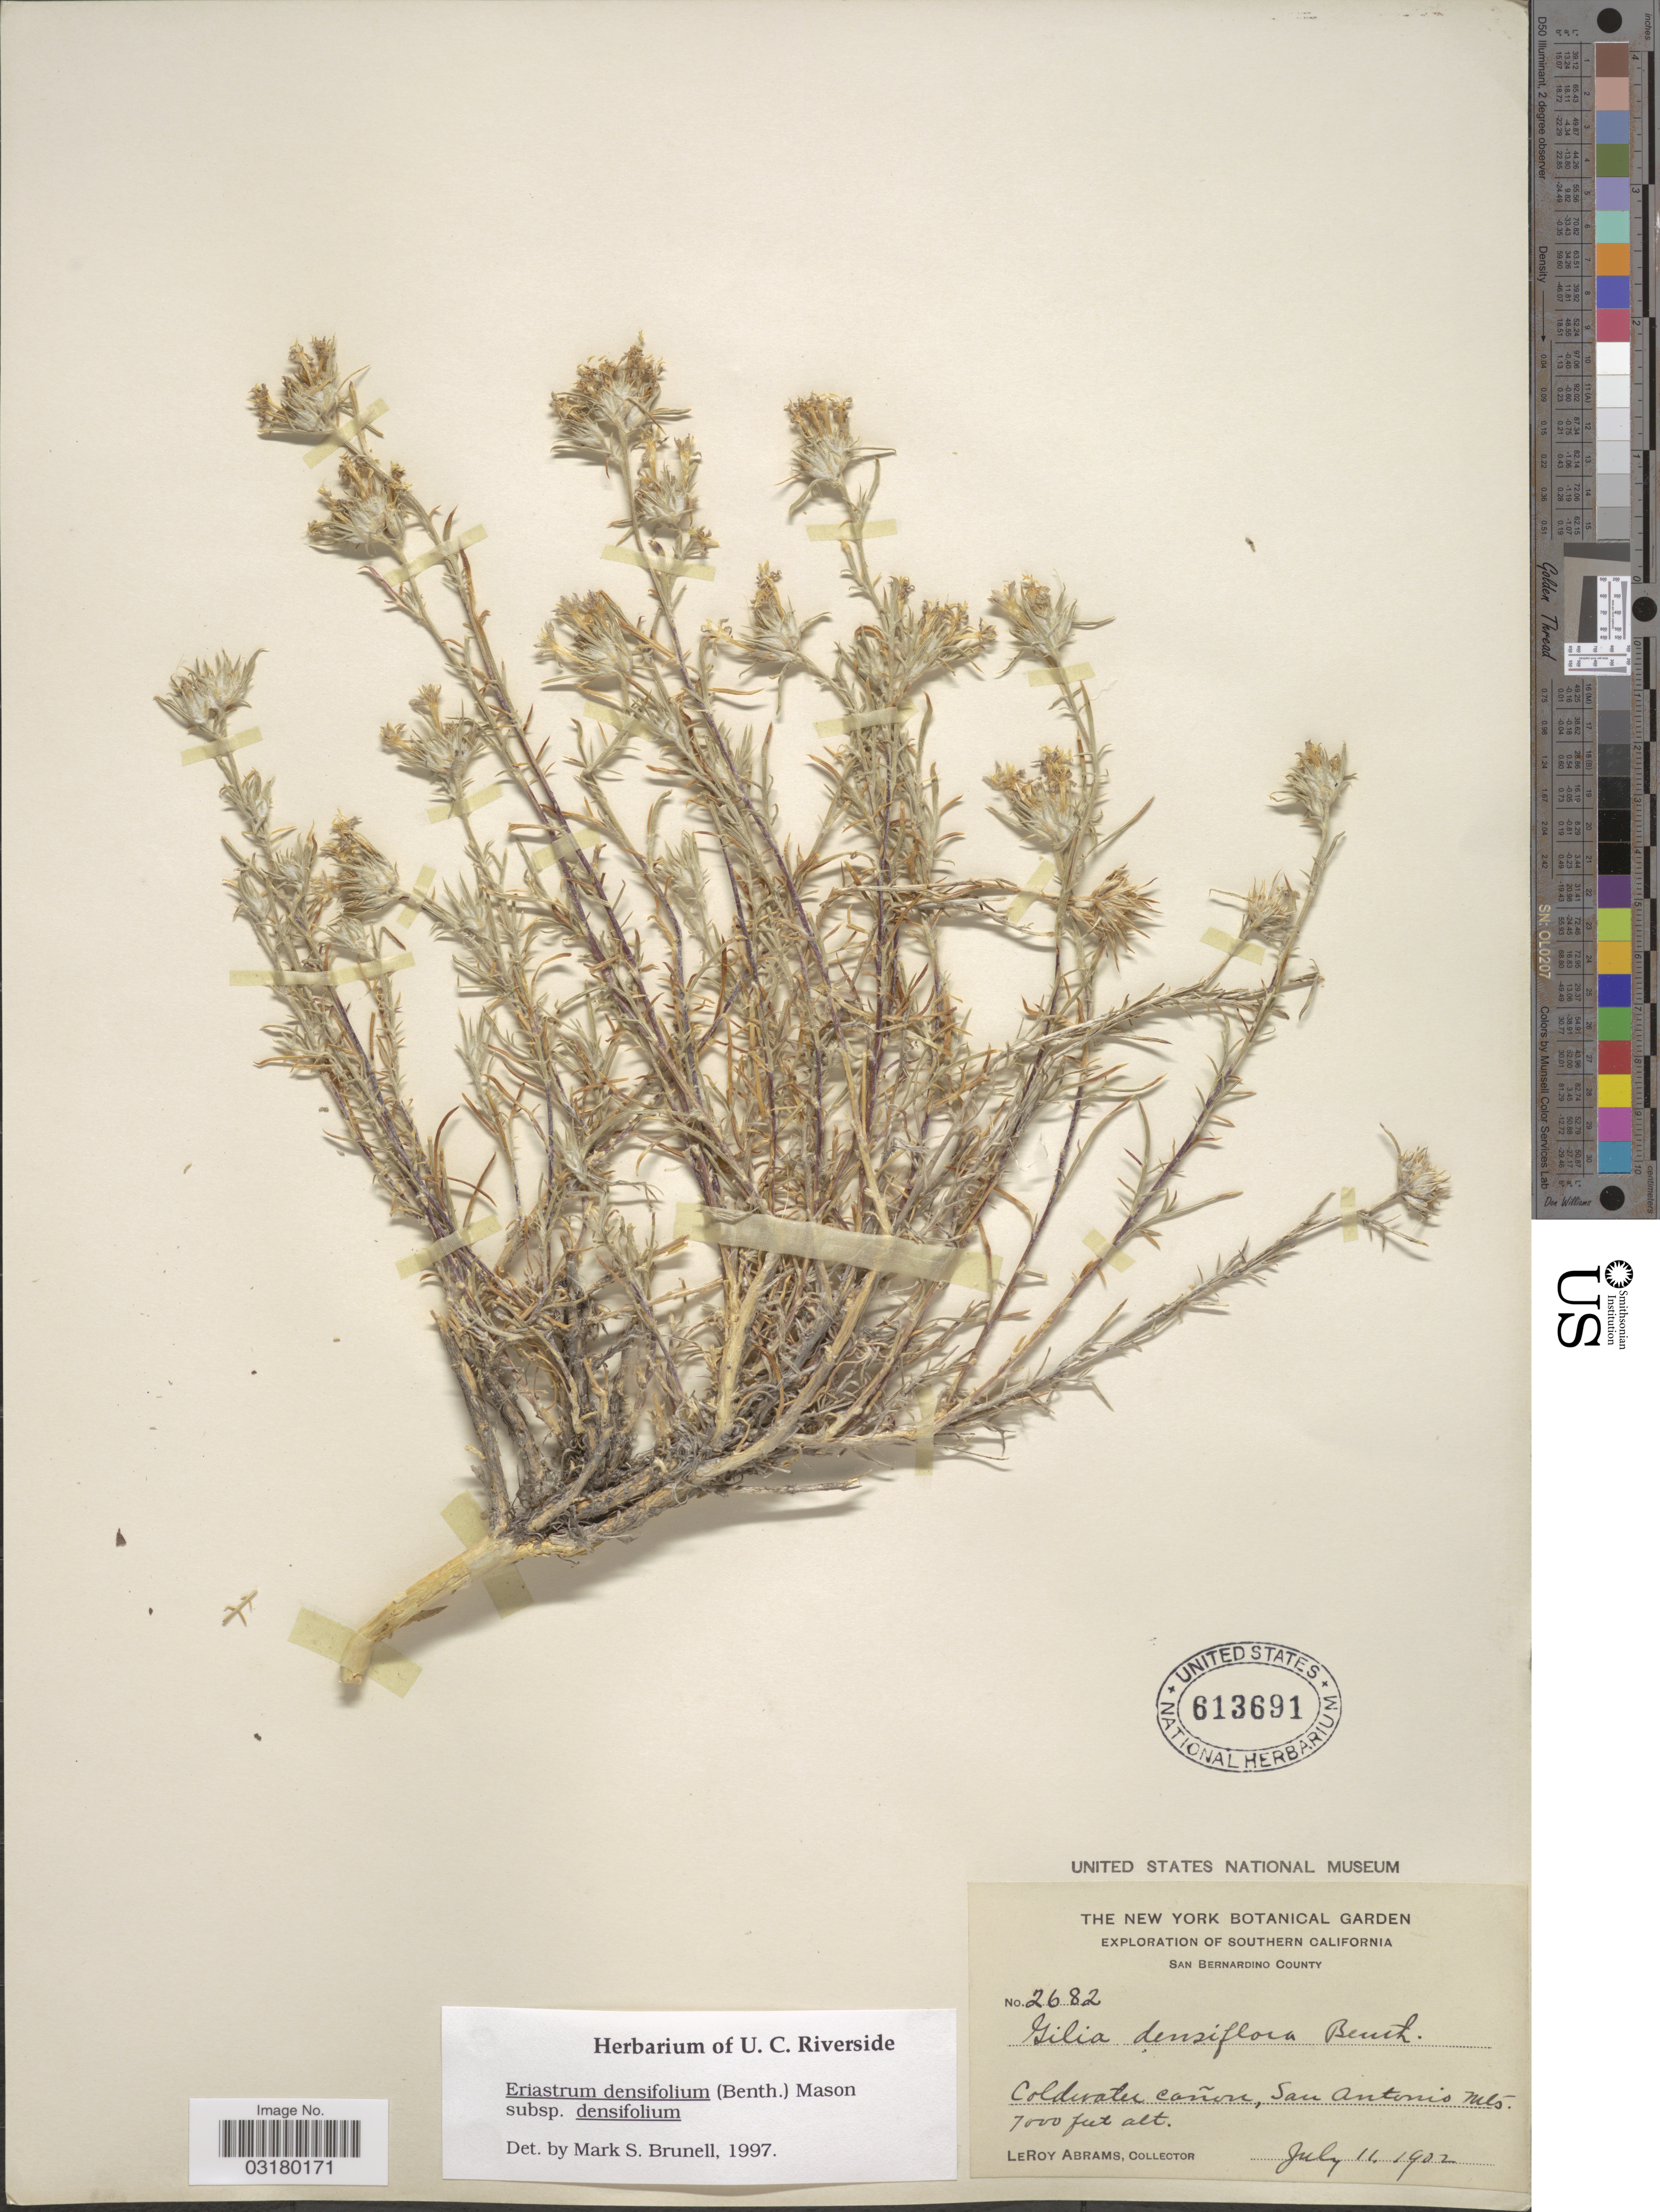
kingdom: Plantae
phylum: Tracheophyta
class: Magnoliopsida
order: Ericales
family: Polemoniaceae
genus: Eriastrum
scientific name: Eriastrum densifolium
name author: (Benth.) H. Mason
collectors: L. Abrams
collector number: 2682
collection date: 1902-07-11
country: United States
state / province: California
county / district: San Bernardino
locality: Southern California. San Bernardino County. Coldwater cañon, San Antonio Mts.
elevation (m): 2134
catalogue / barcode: US 613691